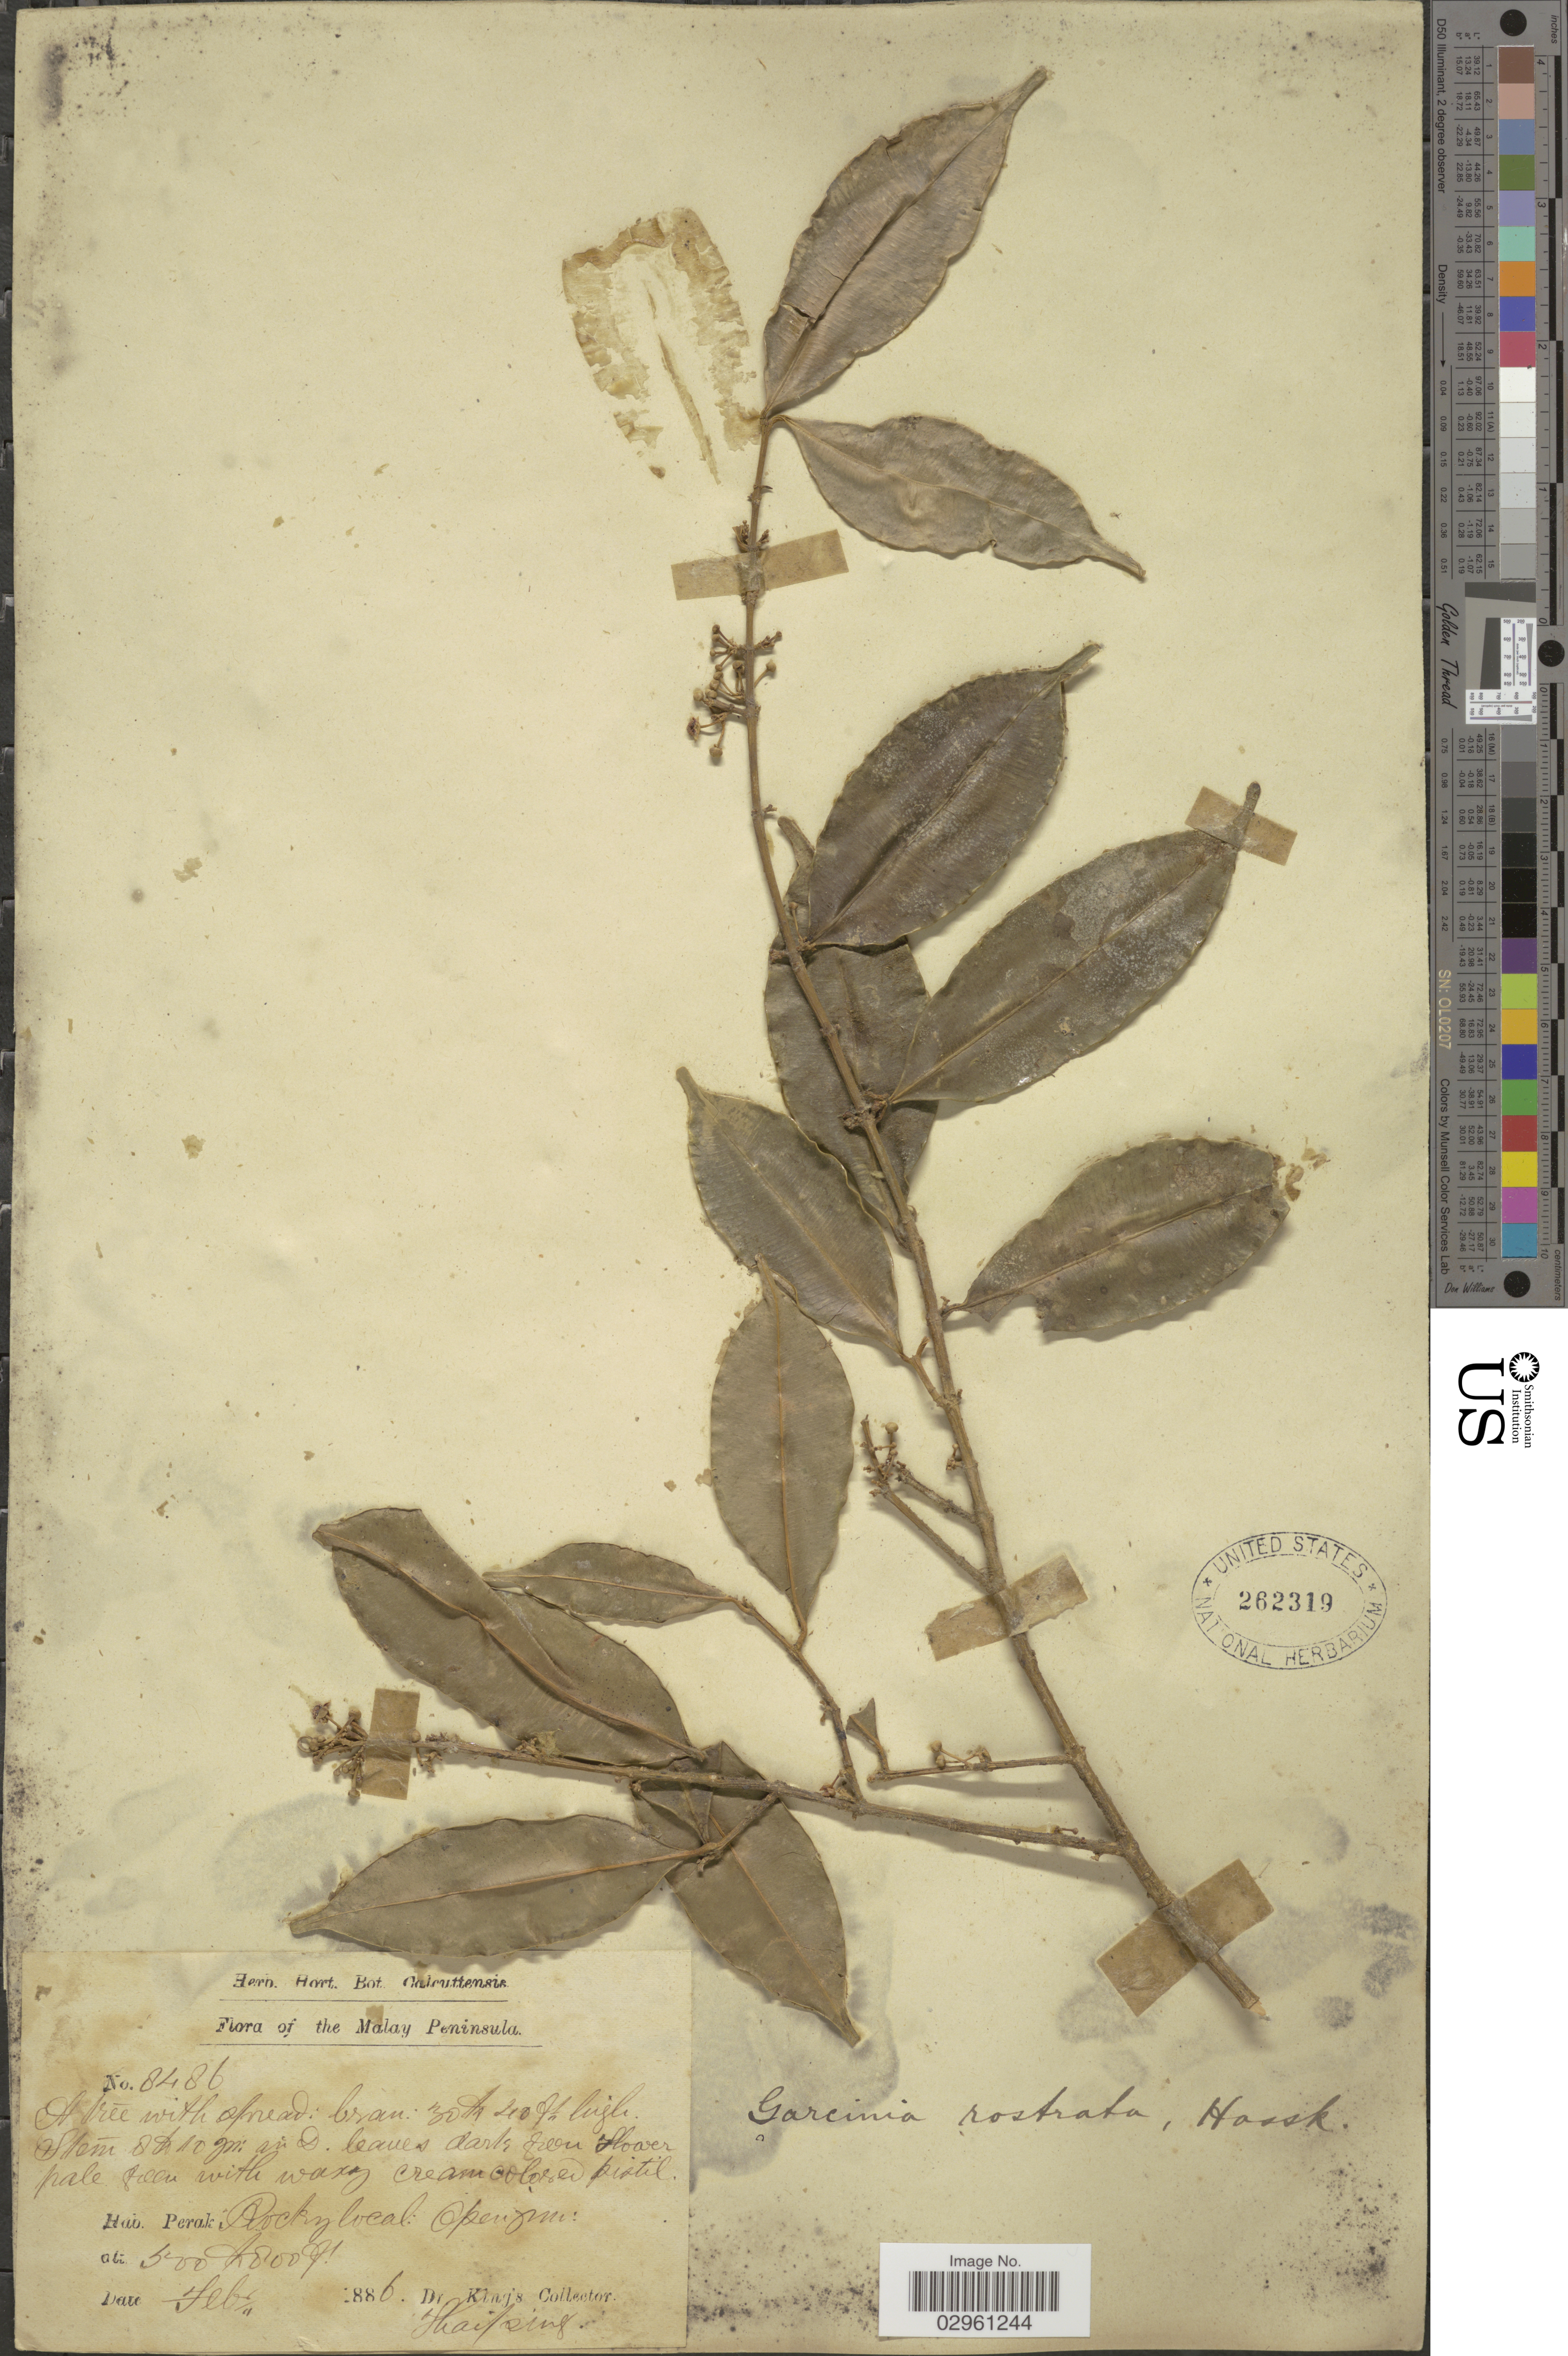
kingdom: Plantae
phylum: Tracheophyta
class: Magnoliopsida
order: Malpighiales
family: Clusiaceae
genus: Garcinia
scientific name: Garcinia rostrata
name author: (Hassk.) Miq.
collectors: Dr. King's collector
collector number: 8486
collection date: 1886-02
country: Malaysia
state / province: Perak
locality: Malay Peninsula. Rocky local: Open jun.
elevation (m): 152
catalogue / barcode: US 262319